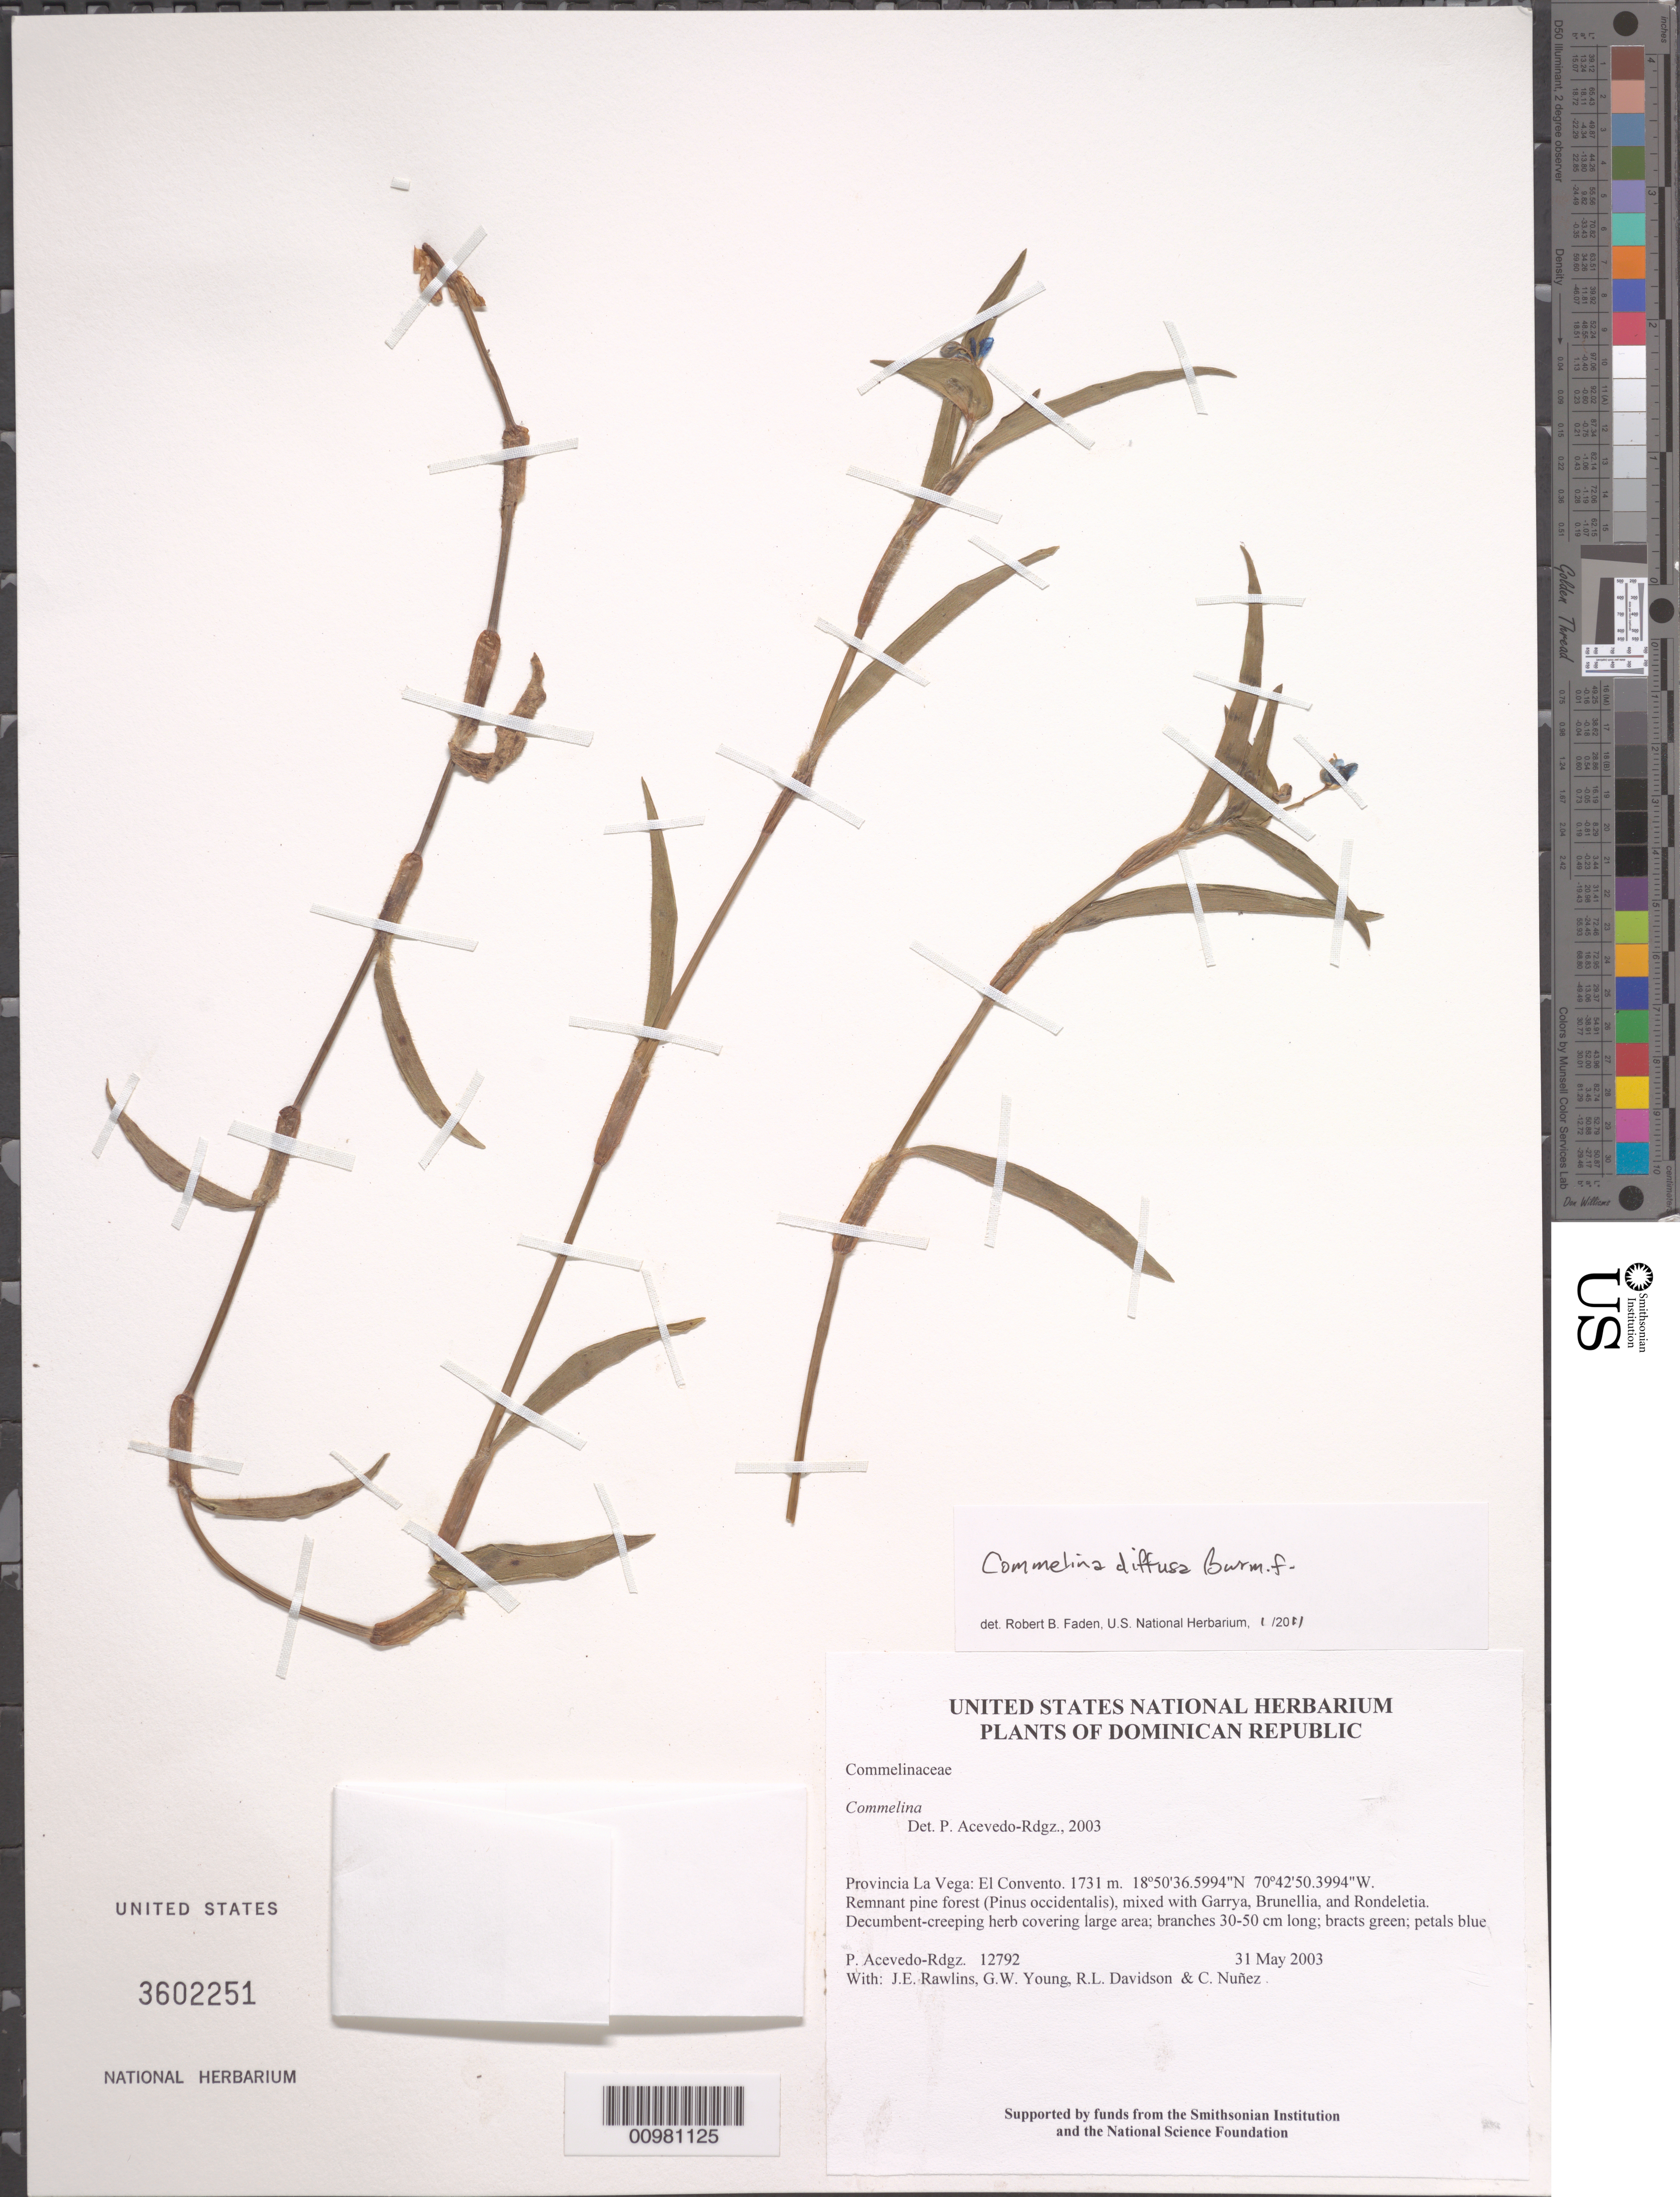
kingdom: Plantae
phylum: Tracheophyta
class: Liliopsida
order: Commelinales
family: Commelinaceae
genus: Commelina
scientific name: Commelina diffusa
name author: Burm. f.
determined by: Faden, Robert B., (US), Smithsonian Institution - National Museum of Natural History (UNITED STATES)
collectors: P. Acevedo-Rodr., J. Rawlins, G. Young, R. Davidson & C. Nunez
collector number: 12792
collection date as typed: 31 May 2003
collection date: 2003-05-31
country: Dominican Republic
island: Hispaniola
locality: Provincia La Vega: El Convento.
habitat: Remnant pine forest (Pinus occidentalis), mixed with Garrya, Brunellia, and Rondeletia.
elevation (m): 1731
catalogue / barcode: US 3602251